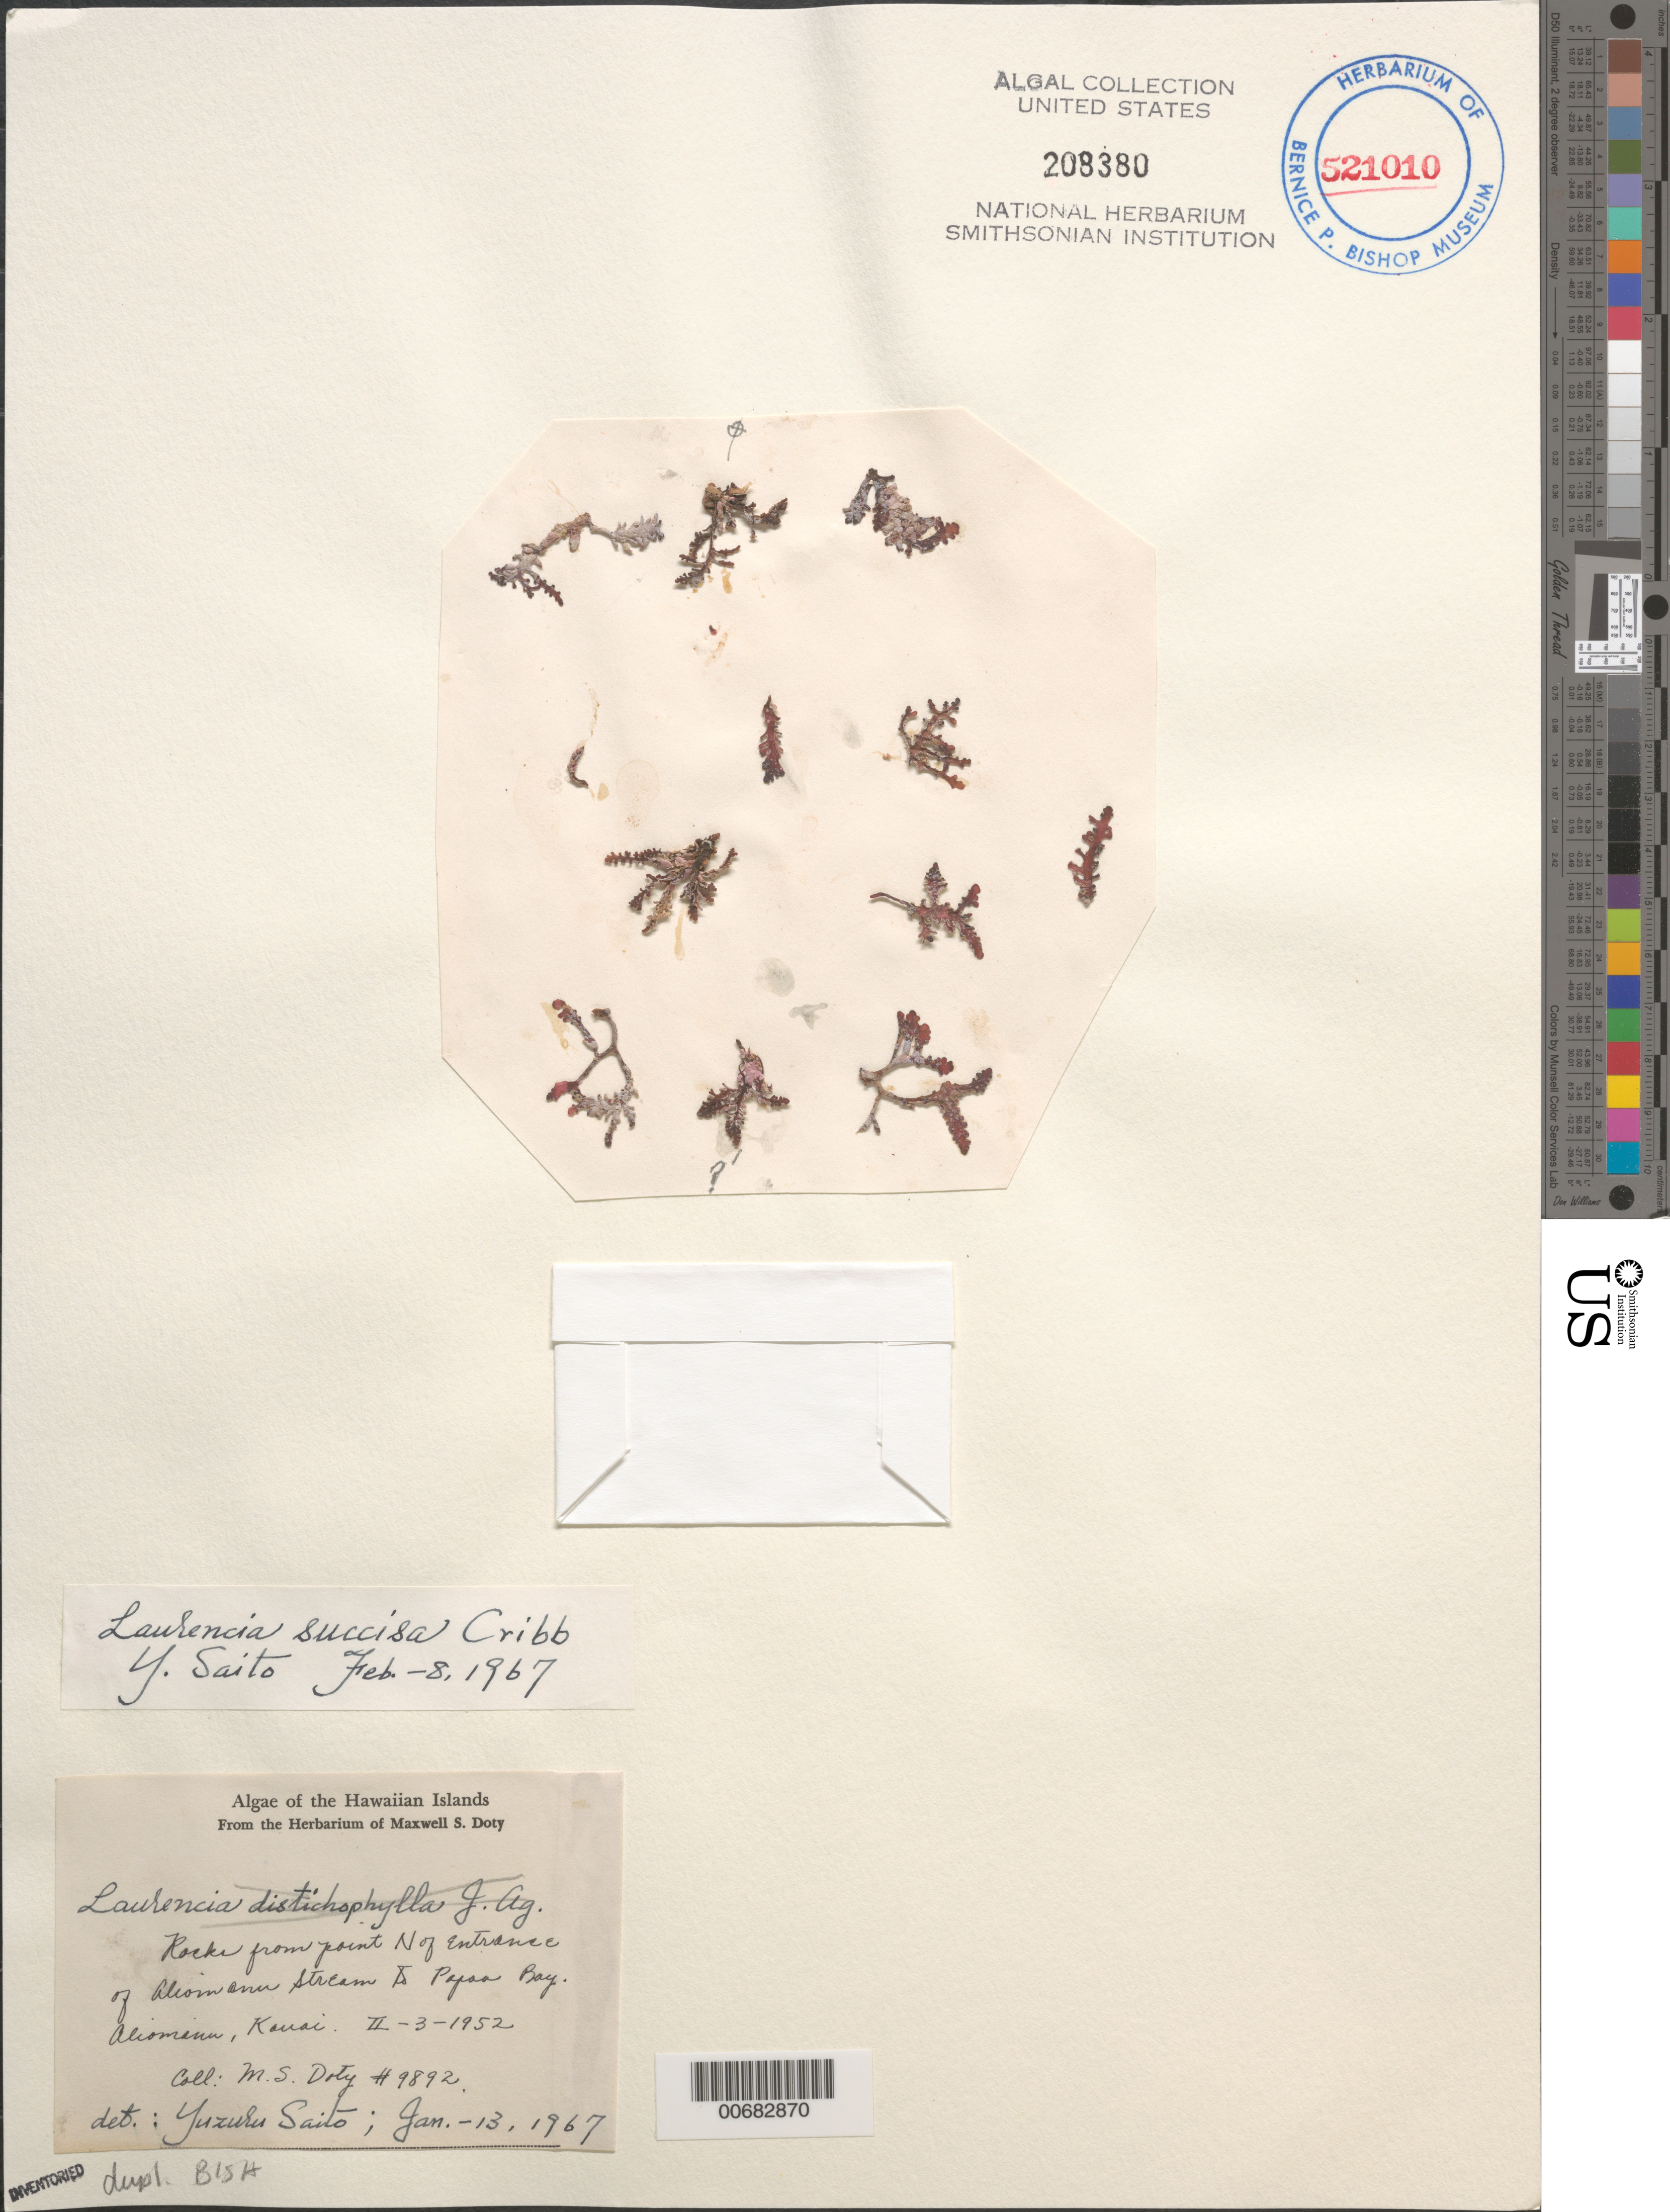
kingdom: Plantae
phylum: Rhodophyta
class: Florideophyceae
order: Ceramiales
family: Rhodomelaceae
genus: Laurencia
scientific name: Laurencia succisa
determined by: Saito, Y.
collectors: M. S. Doty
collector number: MSD 9892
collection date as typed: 03 Feb 1952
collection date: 1952-02-03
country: United States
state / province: Hawaii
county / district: Kauai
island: Kaua'i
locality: Aliomanu, rocks from point north of entrance of Aliomanu Stream to Papaa Bay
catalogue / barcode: US 208380